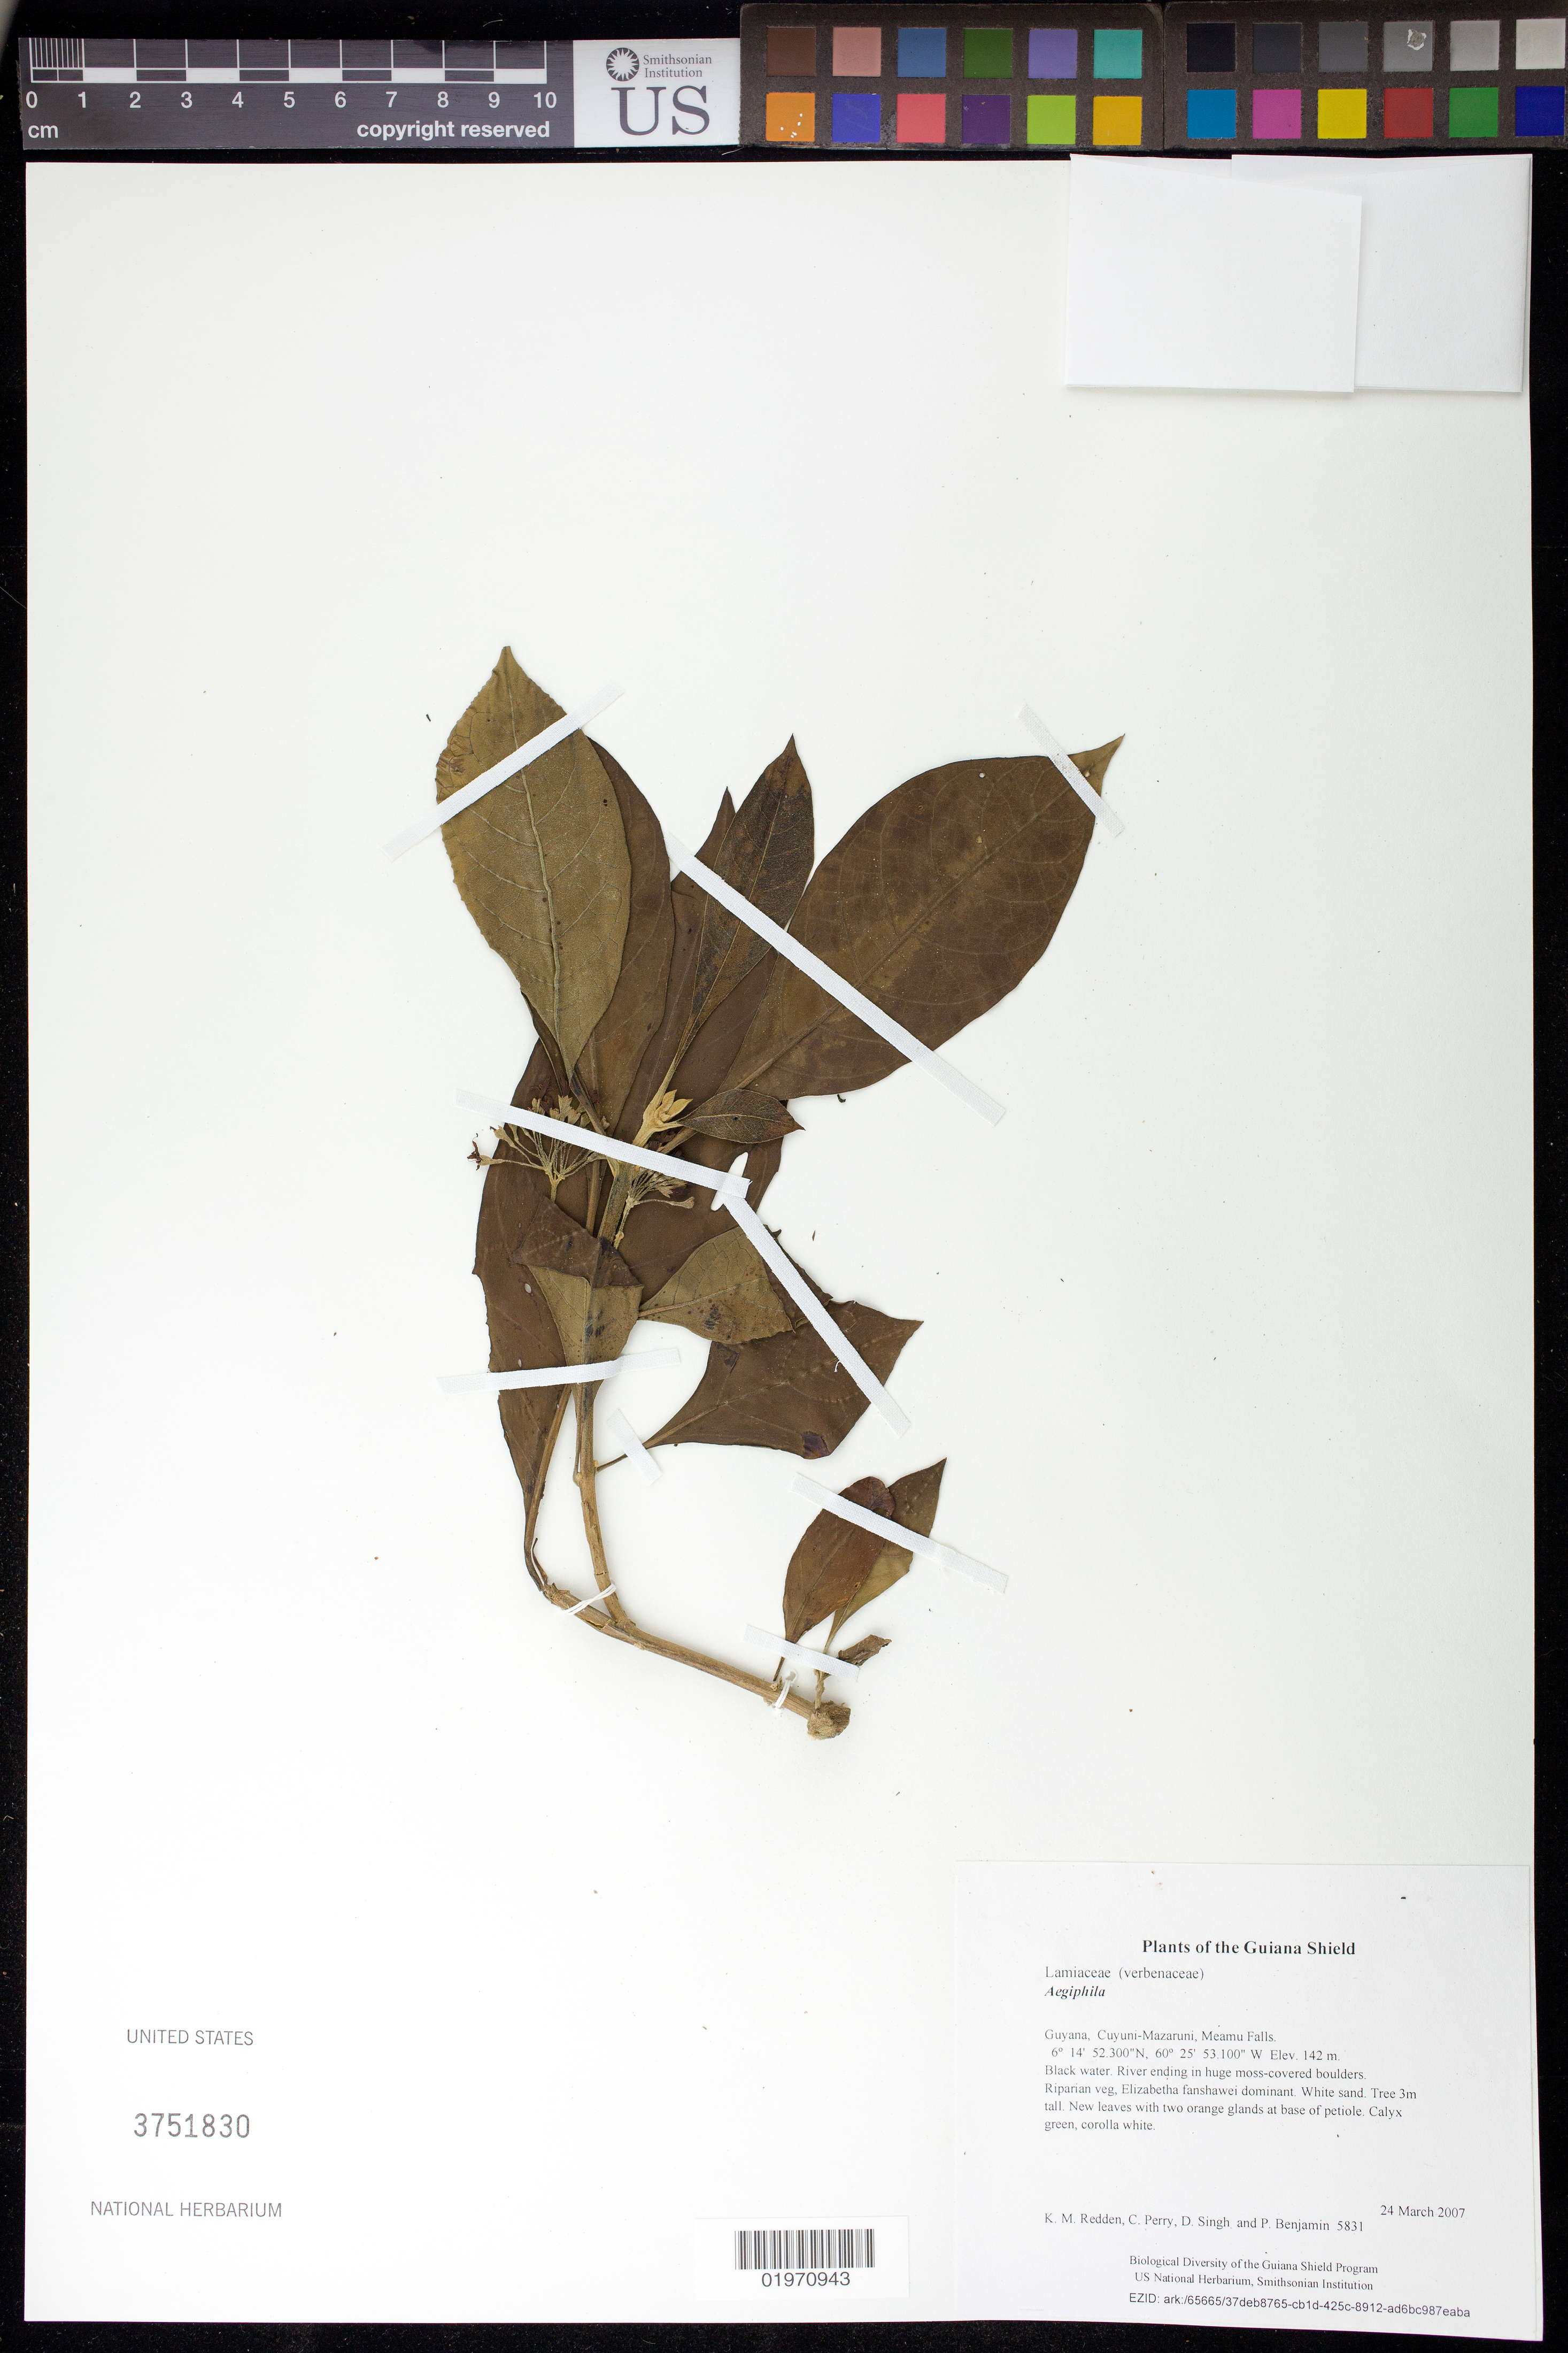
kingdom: Plantae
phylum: Tracheophyta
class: Magnoliopsida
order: Lamiales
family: Lamiaceae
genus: Aegiphila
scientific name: Aegiphila sp.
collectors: K. M. Redden, C. Perry, D. Singh & P. Benjamin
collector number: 5831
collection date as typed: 24 March 2007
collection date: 2007-03-24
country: Guyana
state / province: Cuyuni-Mazaruni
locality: Meamu Falls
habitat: Black water. River ending in huge moss-covered boulders. Riparian veg, Elizabetha fanshawei dominant. White sand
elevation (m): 142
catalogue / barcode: US 3751830